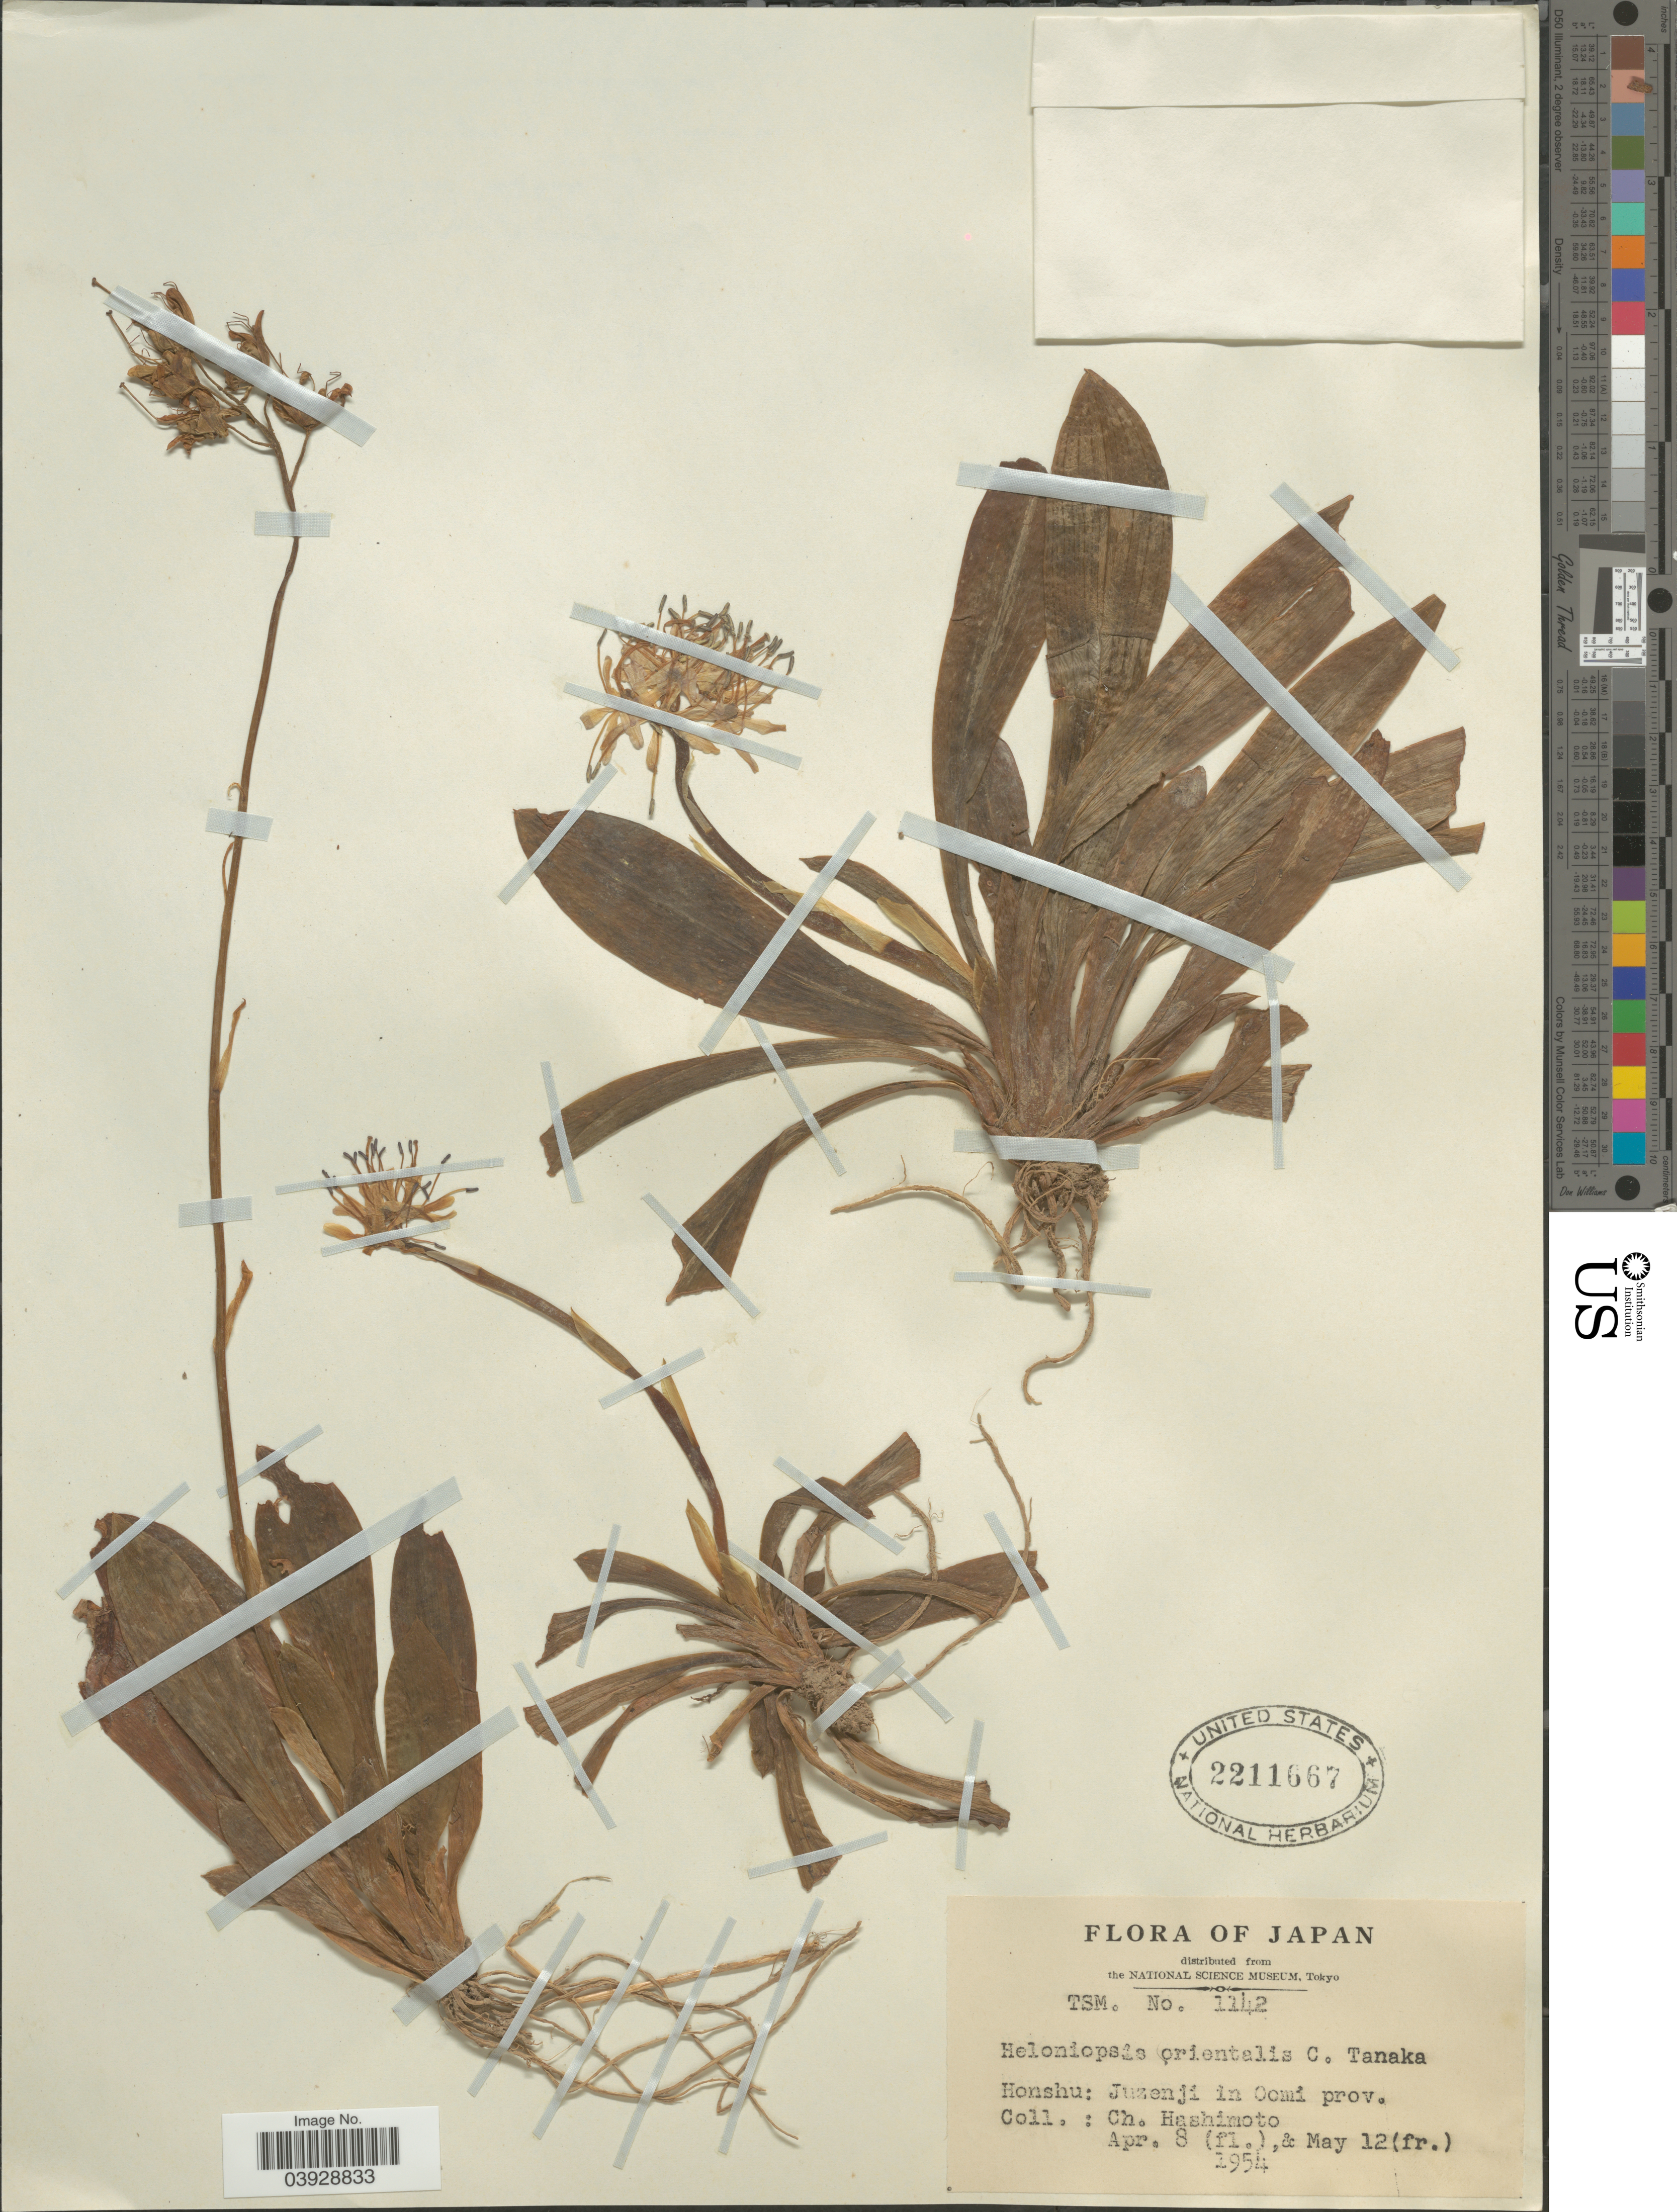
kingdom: Plantae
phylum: Tracheophyta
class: Liliopsida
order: Liliales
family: Melanthiaceae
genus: Heloniopsis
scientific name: Heloniopsis orientalis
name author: (Thunb.) C. Tanaka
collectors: C. Hashimoto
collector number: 1142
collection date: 1954-04-08/1954-05-12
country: Japan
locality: Honshu: Juzenji in Oomi prov.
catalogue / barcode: US 2211667